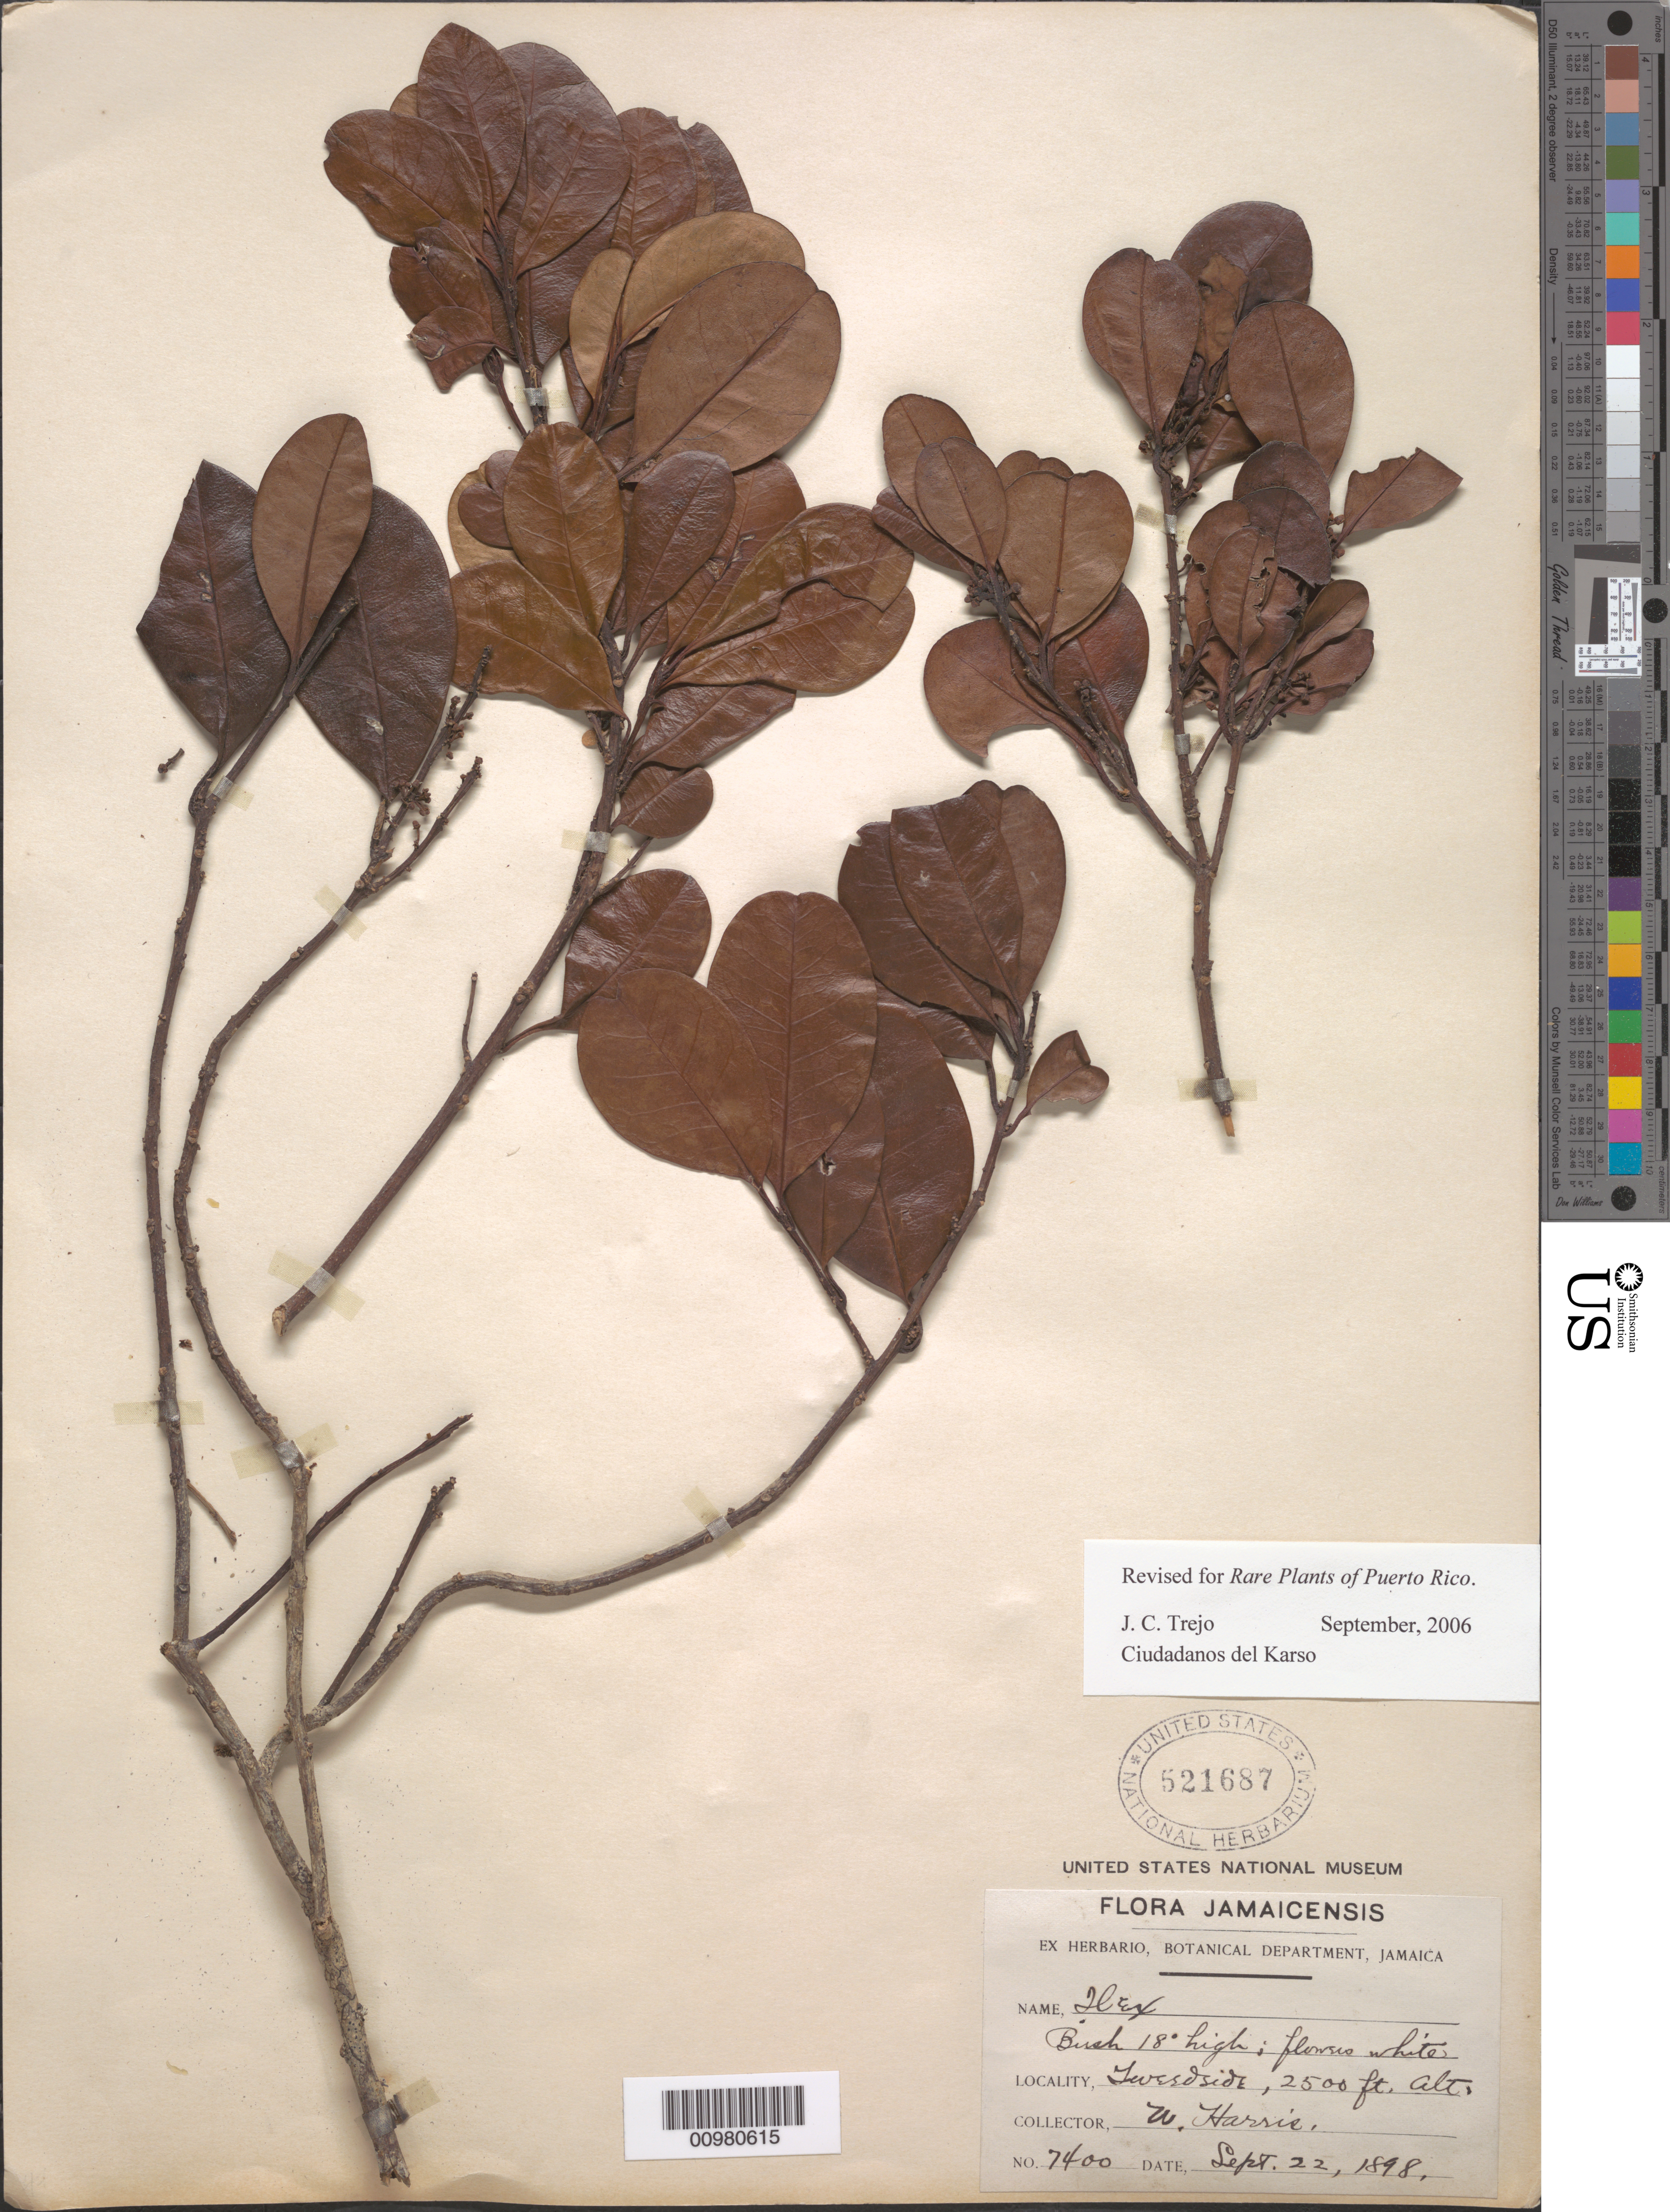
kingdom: Plantae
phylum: Tracheophyta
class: Magnoliopsida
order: Aquifoliales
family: Aquifoliaceae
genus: Ilex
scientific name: Ilex sp.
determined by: Trejo-Torres, J. C.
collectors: W. H. Harris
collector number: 7400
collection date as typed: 22 Sep 1898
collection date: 1898-09-22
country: Jamaica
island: Jamaica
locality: -----side.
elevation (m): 762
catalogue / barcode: US 521687